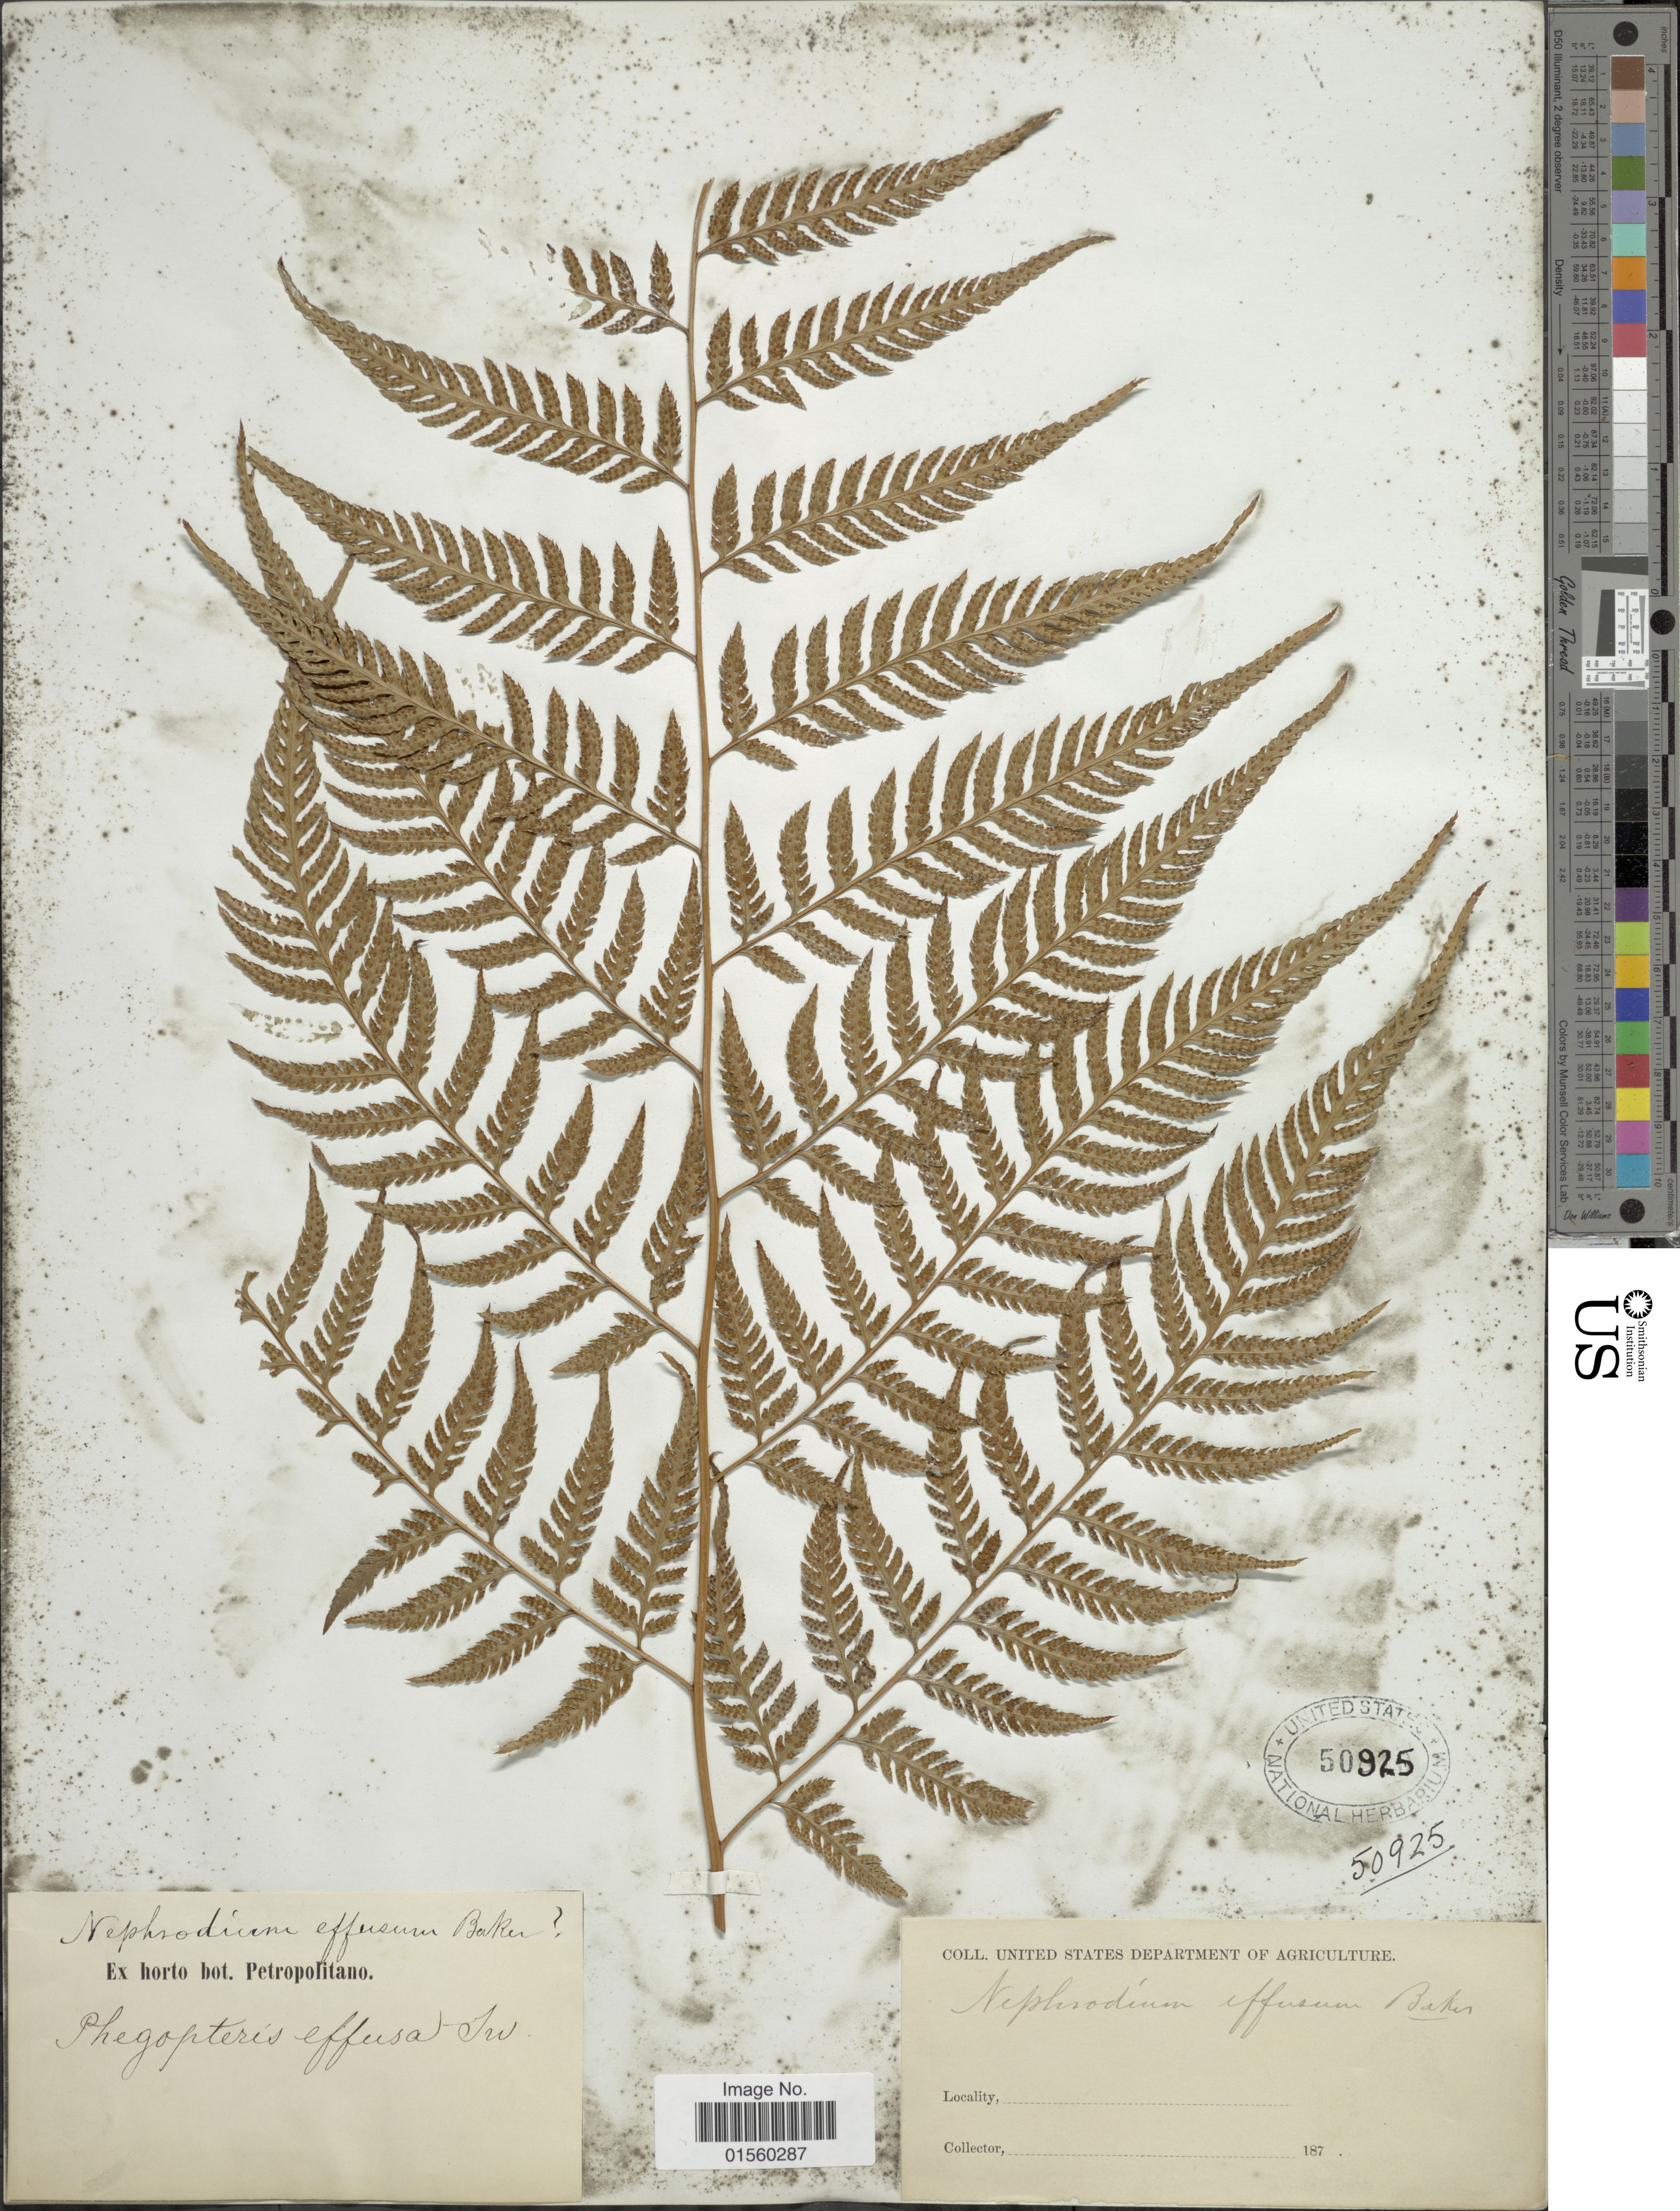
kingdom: Plantae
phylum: Tracheophyta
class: Polypodiopsida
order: Polypodiales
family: Dryopteridaceae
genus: Parapolystichum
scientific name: Parapolystichum effusum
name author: (Sw.) Ching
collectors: Facchini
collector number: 50925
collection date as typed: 187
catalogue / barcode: US 50925